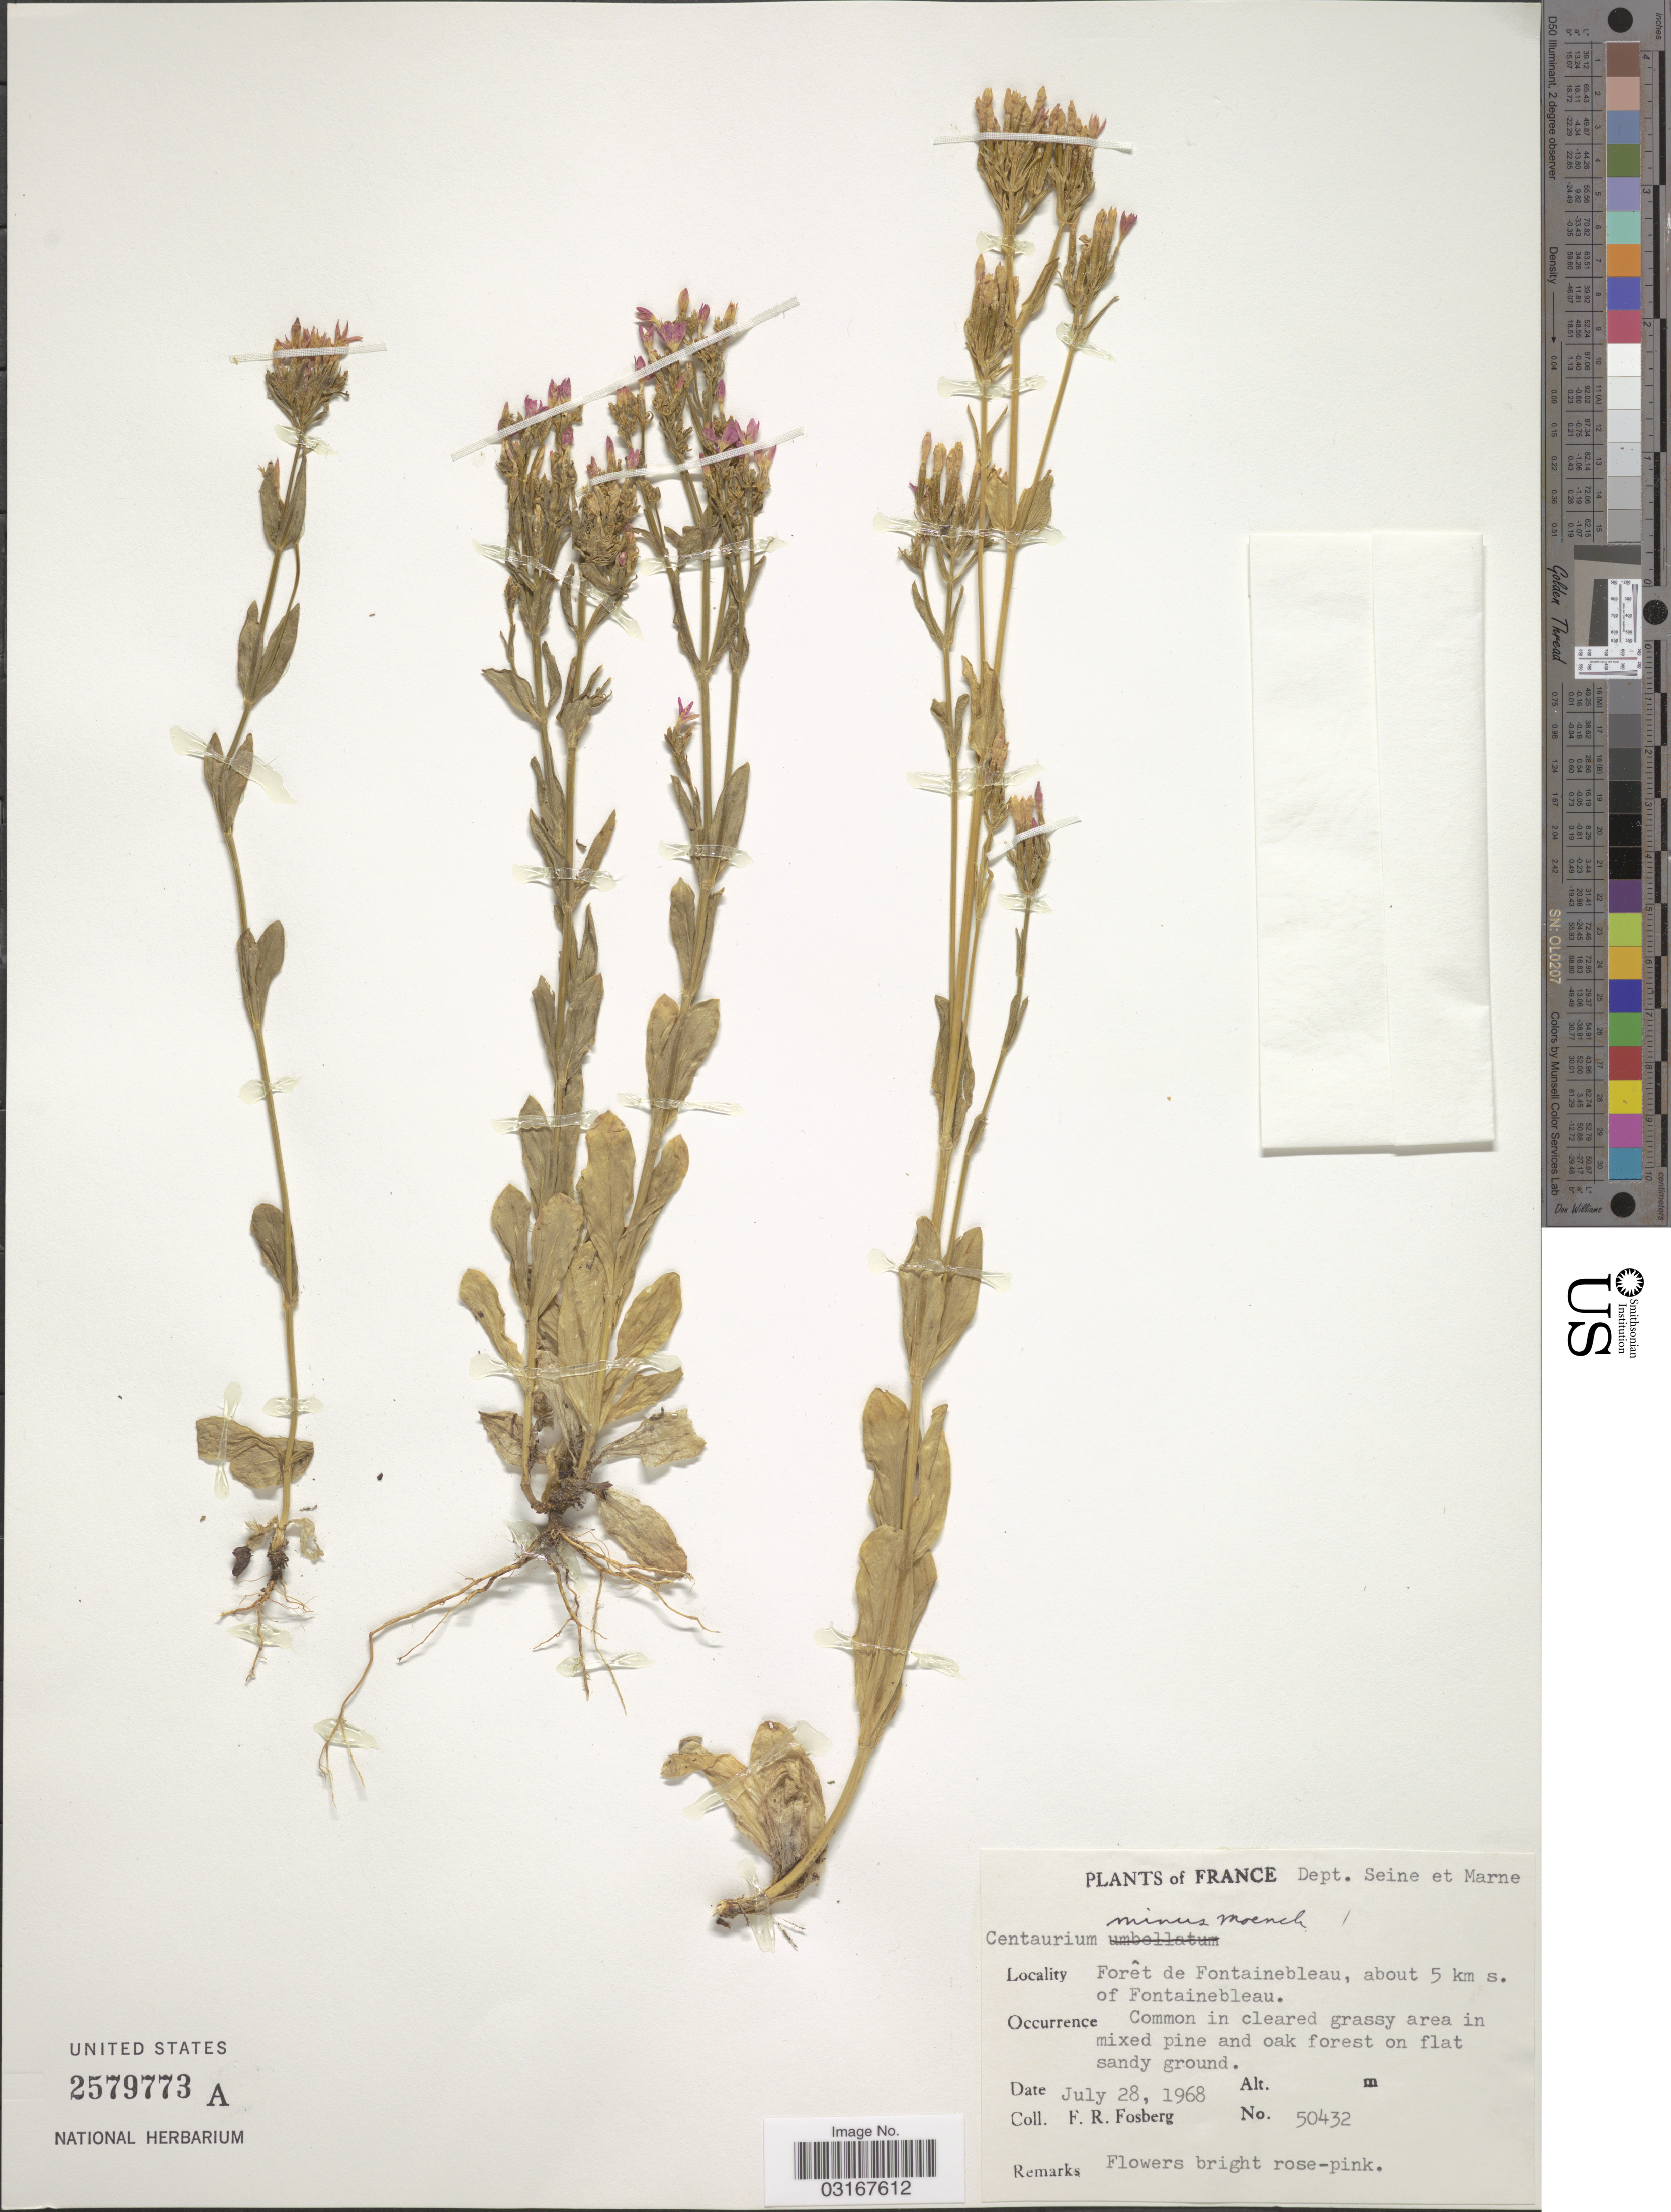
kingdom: Plantae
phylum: Tracheophyta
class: Magnoliopsida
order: Gentianales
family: Gentianaceae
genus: Centaurium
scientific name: Centaurium minus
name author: Garsault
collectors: F. R. Fosberg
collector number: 50432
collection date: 1968-07-28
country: France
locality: Dept. Seine et Marne. Forêt de Fontainebleau, about 5 km s. of Fontainebleau.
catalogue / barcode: US 2579773A